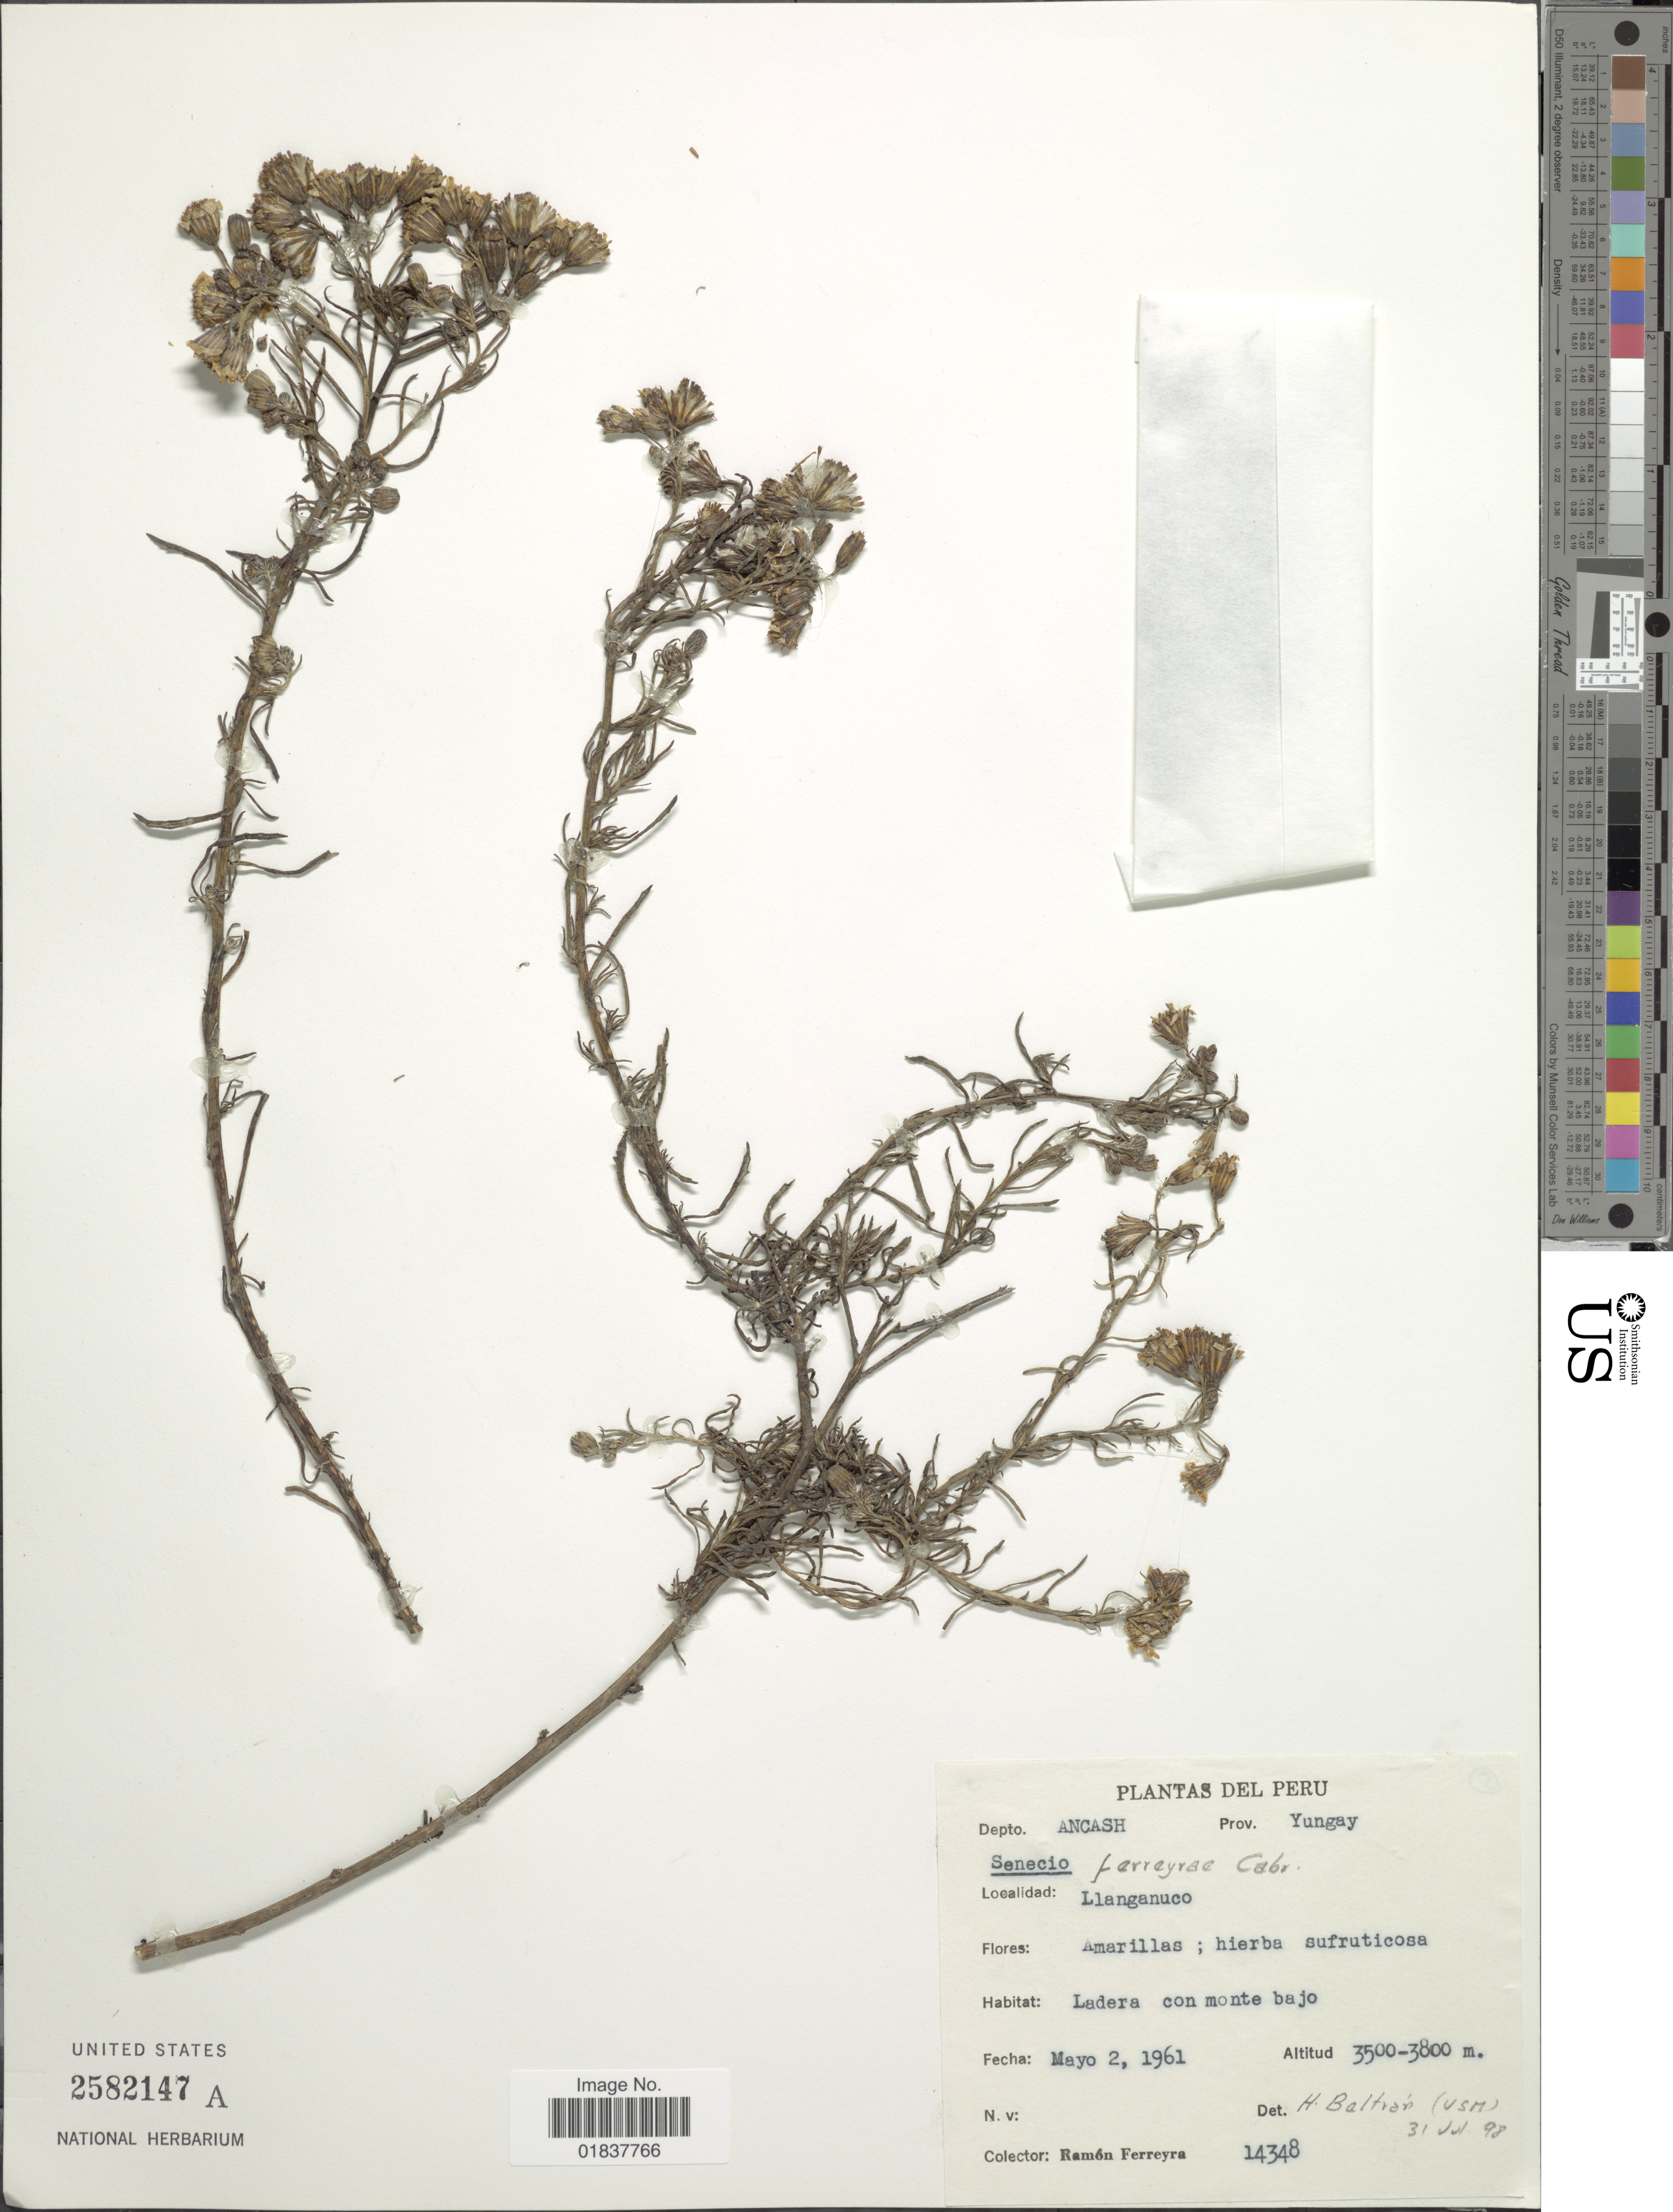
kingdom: Plantae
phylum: Tracheophyta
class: Magnoliopsida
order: Asterales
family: Asteraceae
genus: Senecio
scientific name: Senecio ferreyrae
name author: Cabrera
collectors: R. A. Ferreyra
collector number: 14348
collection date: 1961-05-02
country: Peru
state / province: Ancash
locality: Prov. Yungay, Llanganuco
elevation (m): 3500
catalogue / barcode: US 2582147A